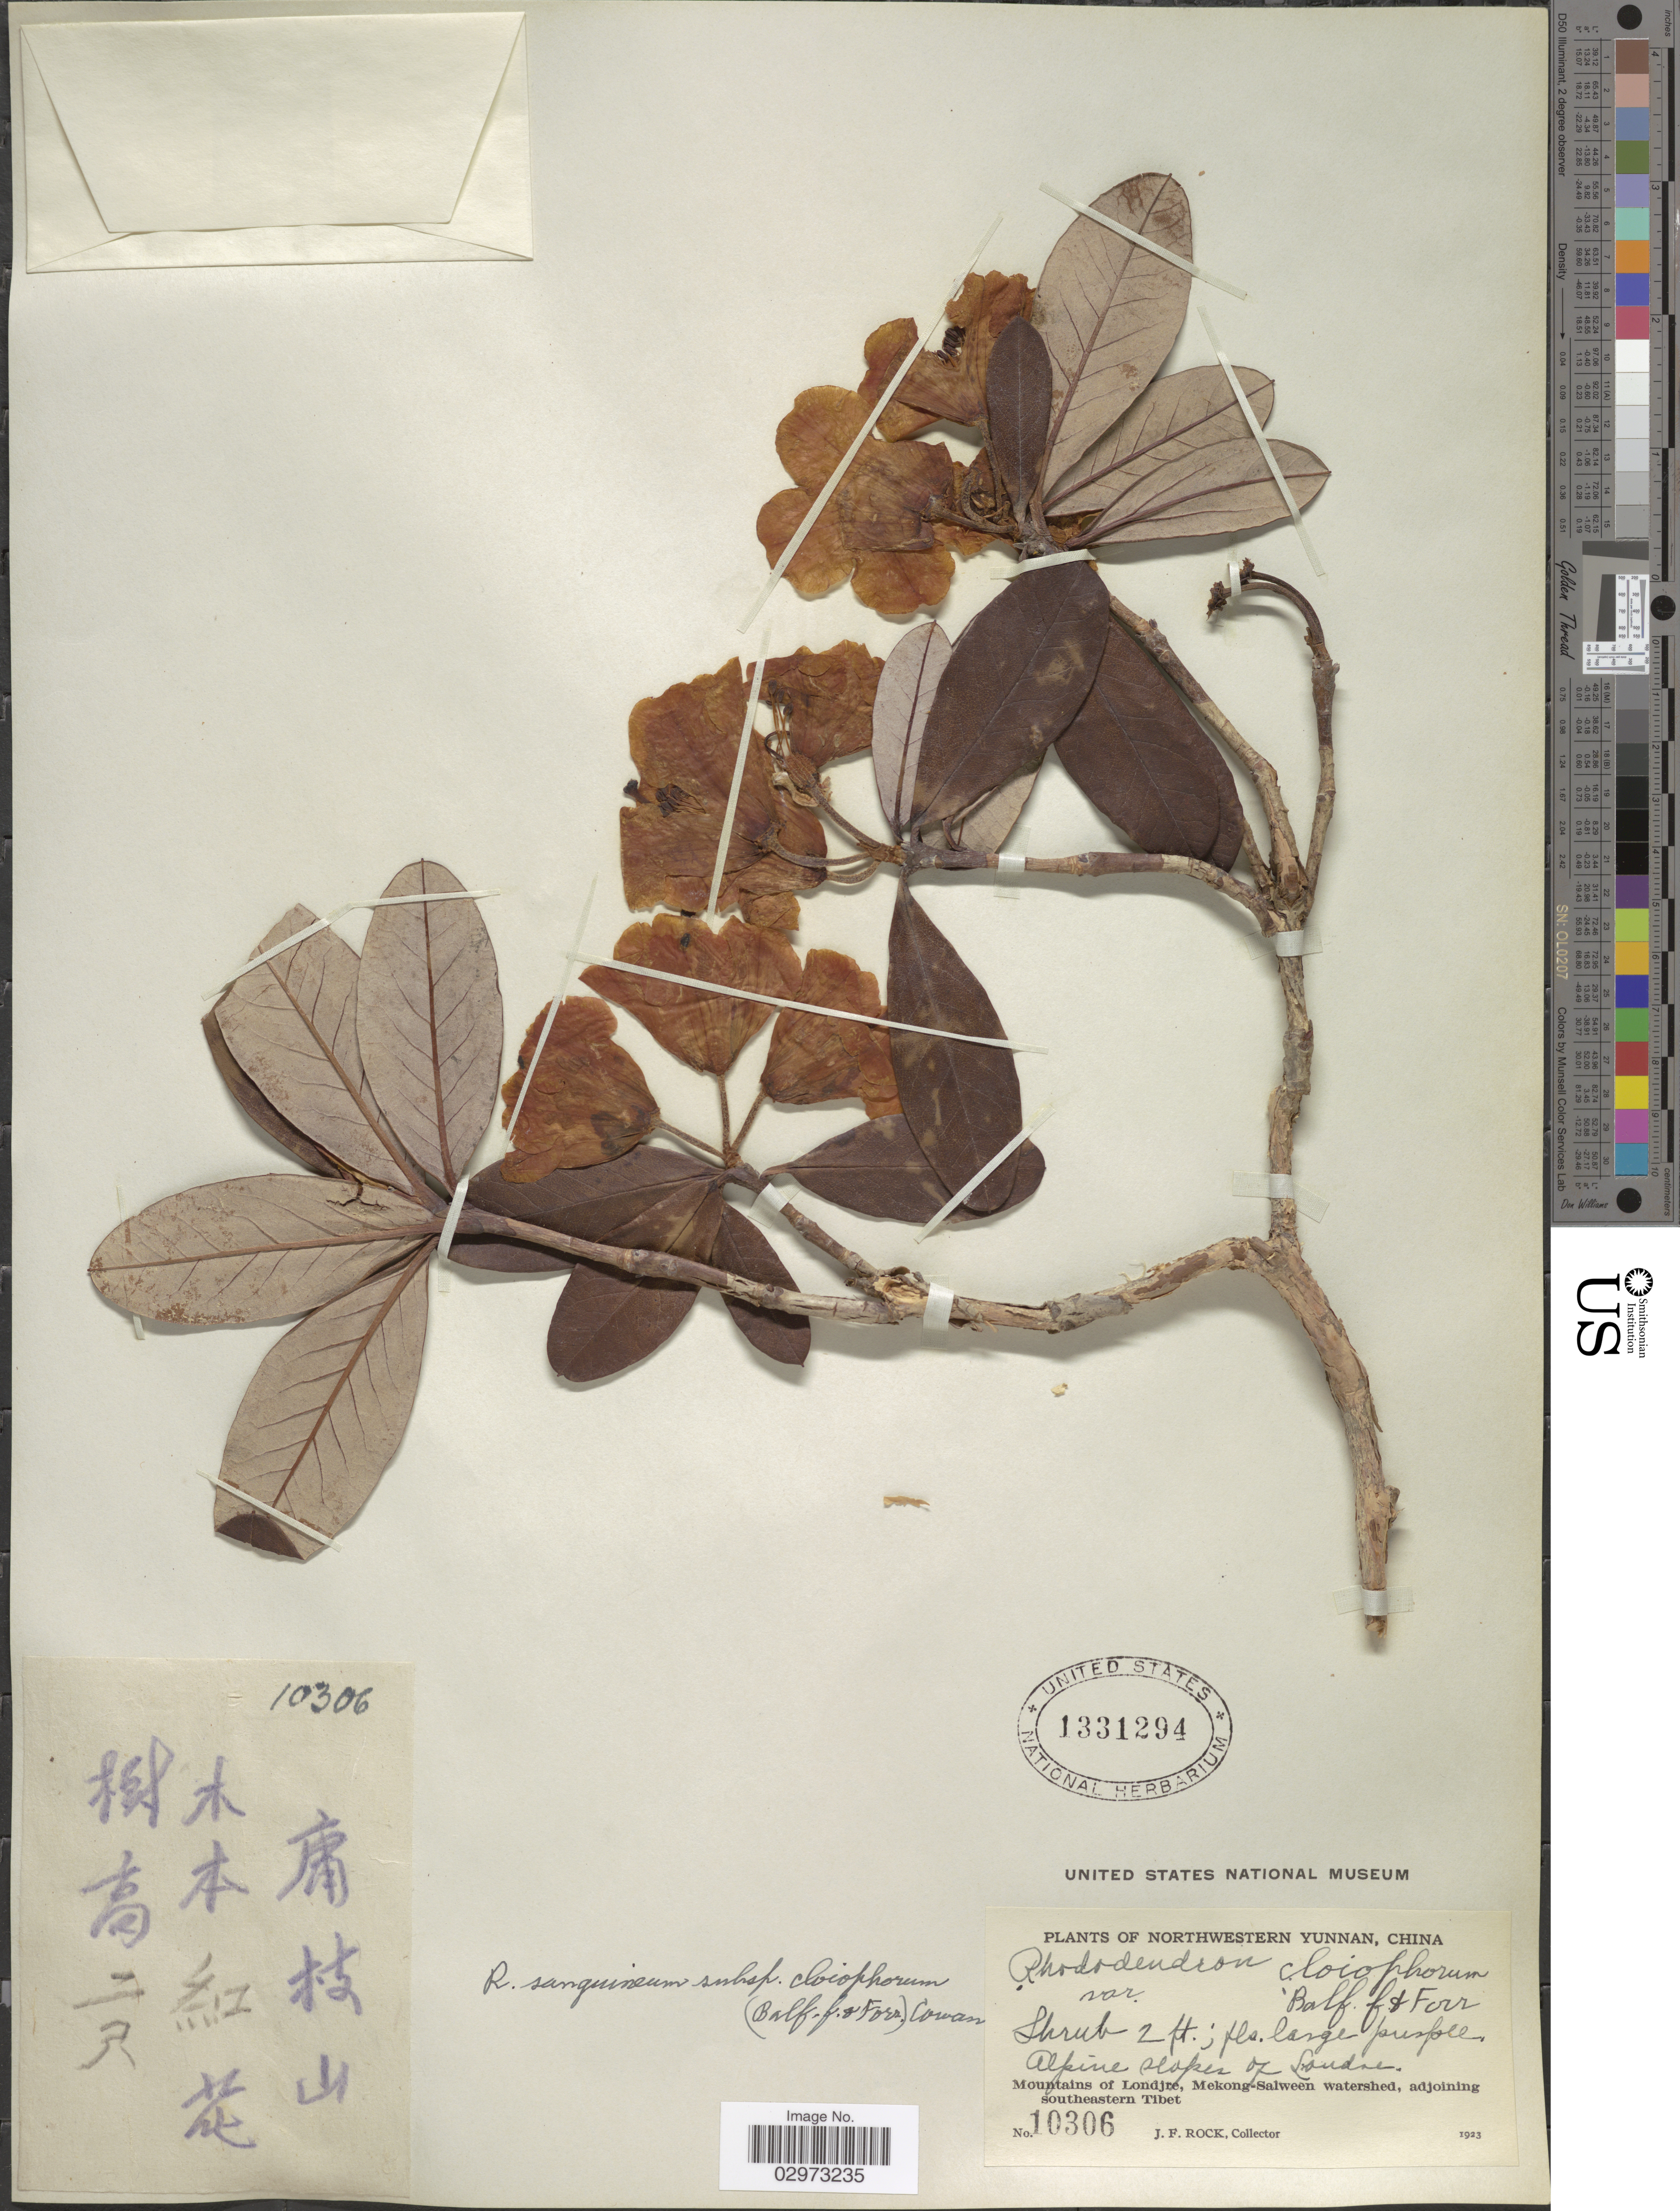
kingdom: Plantae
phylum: Tracheophyta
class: Magnoliopsida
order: Ericales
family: Ericaceae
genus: Rhododendron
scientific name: Rhododendron sanguineum subsp. cloiophorum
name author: (Balf. f. & Forrest) Cowan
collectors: J. Rock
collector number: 10306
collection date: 1923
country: China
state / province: Yunnan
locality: Northwestern Yunnan. Alpine slopes of Londre. Mountains of Londjre, Mekong-Salween watershed, adjoining southeastern Tibet.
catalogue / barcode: US 1331294